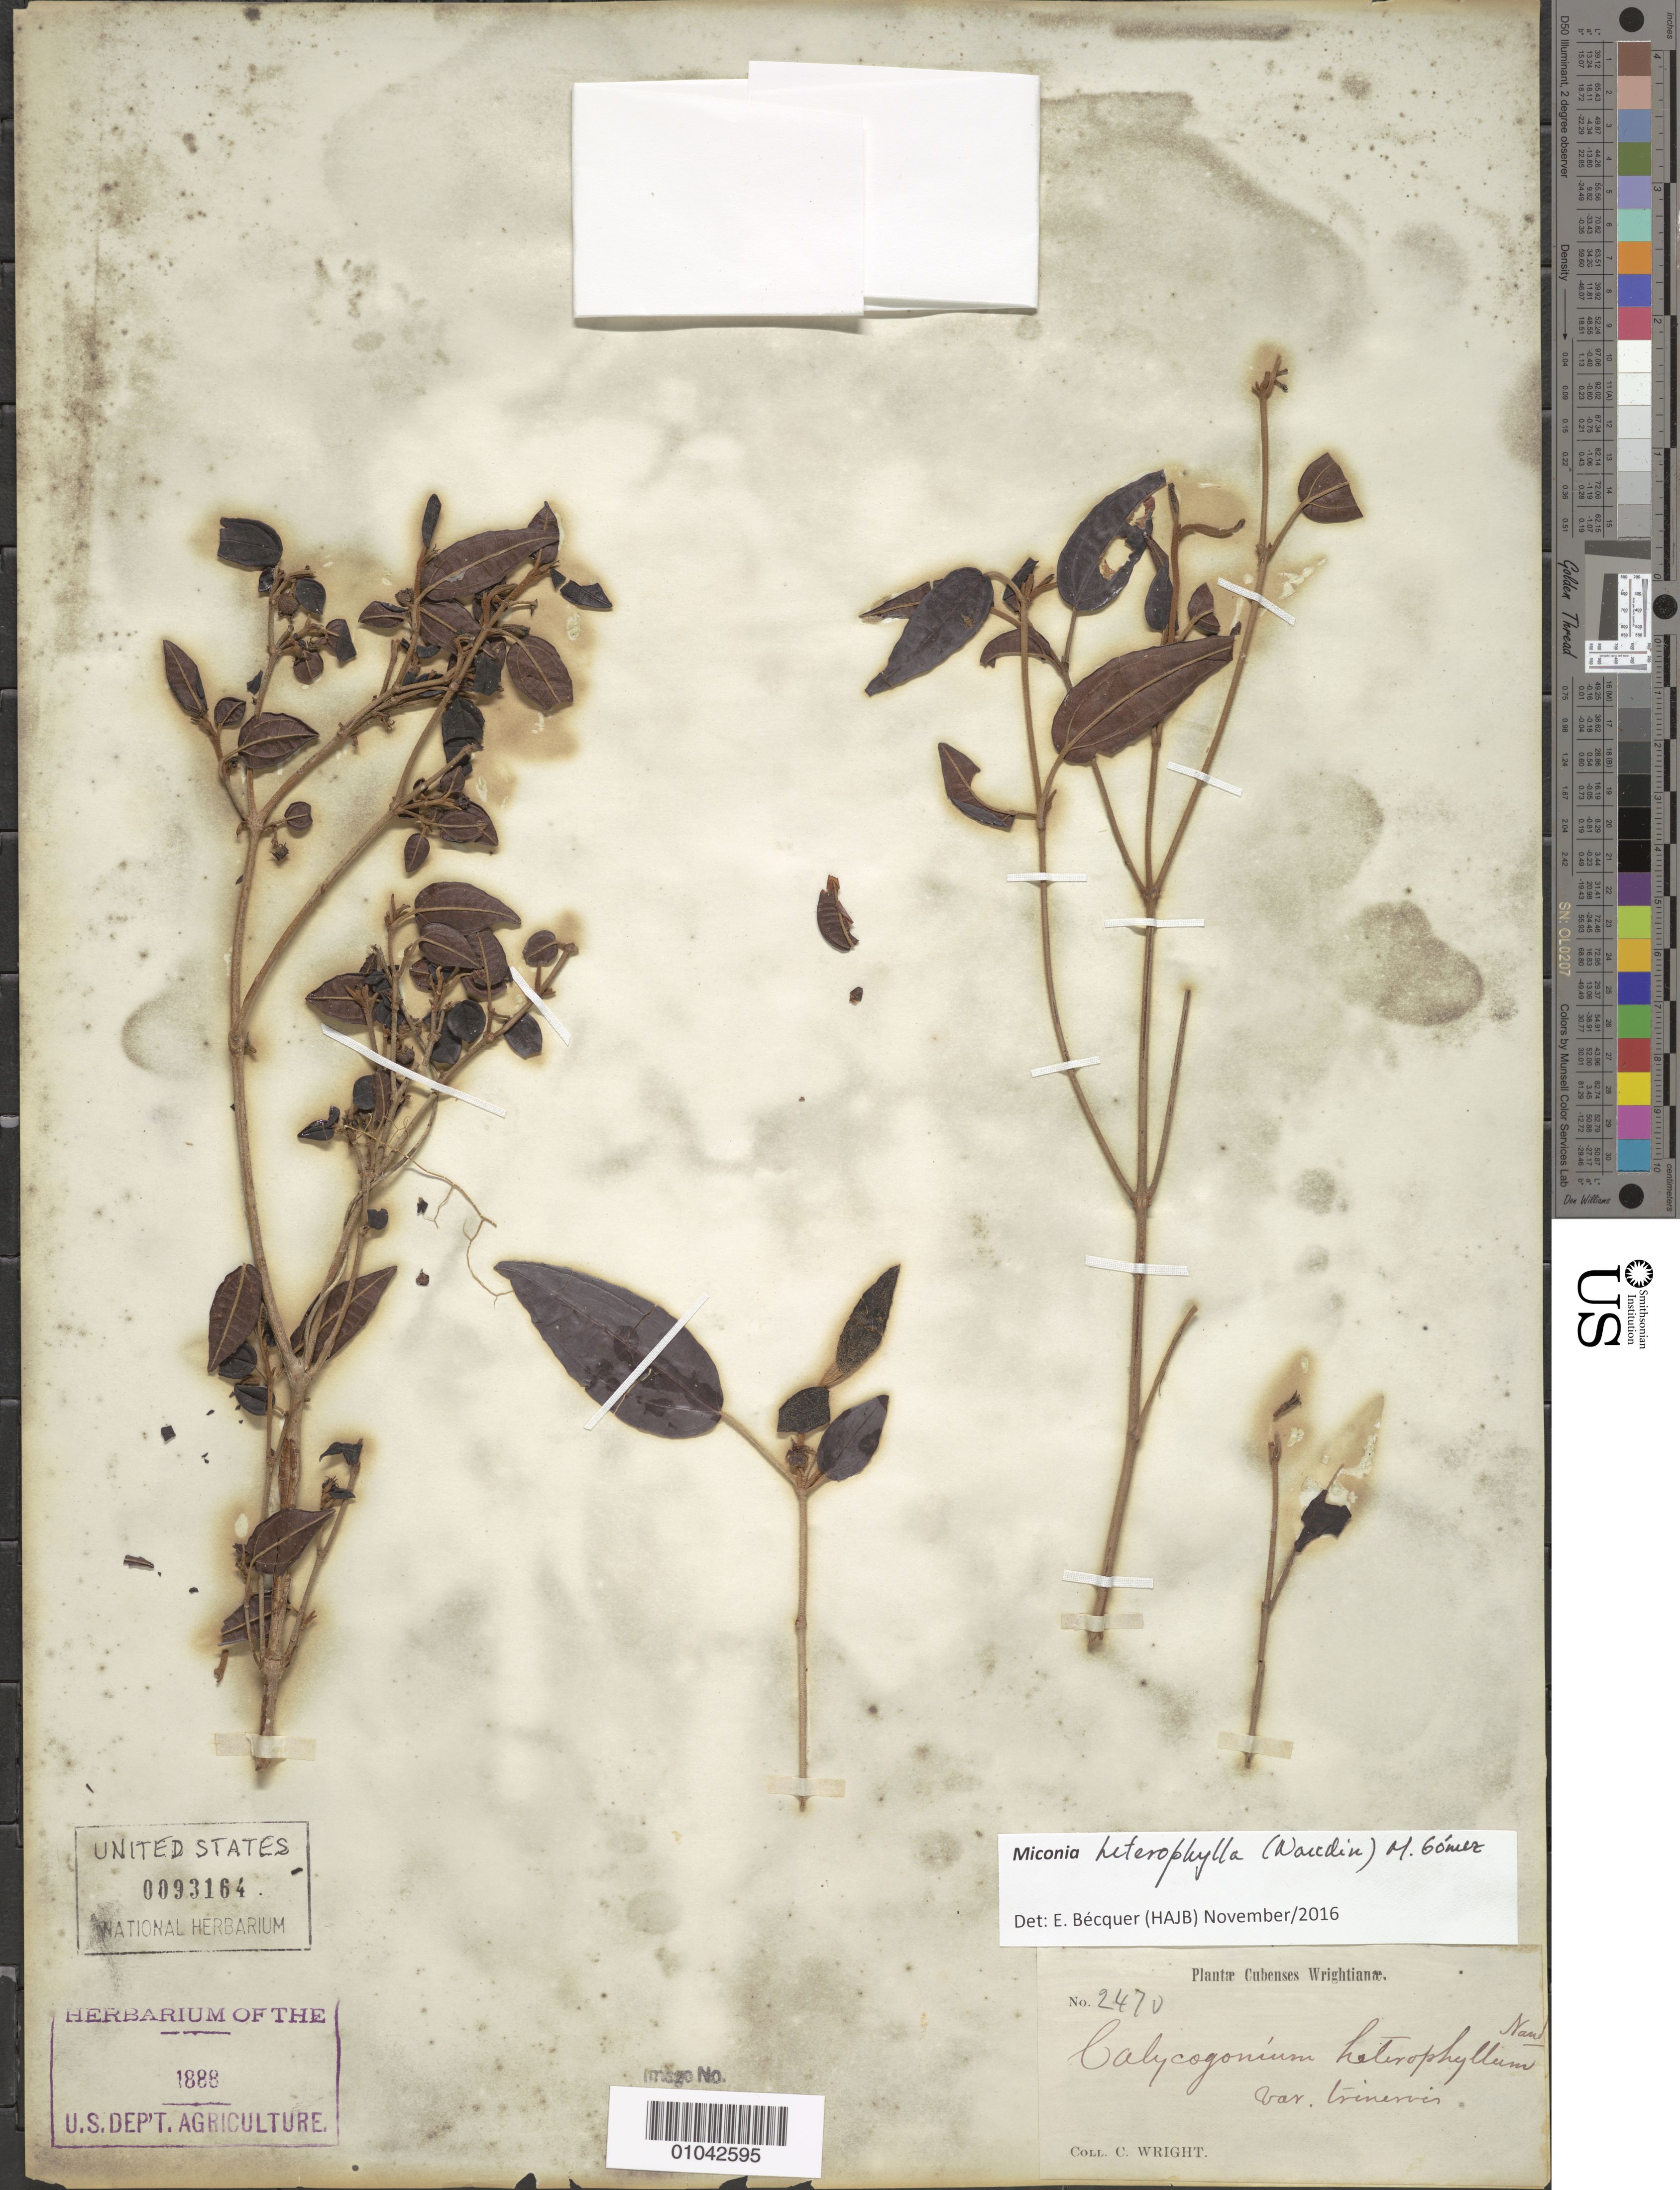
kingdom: Plantae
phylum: Tracheophyta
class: Magnoliopsida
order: Myrtales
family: Melastomataceae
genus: Miconia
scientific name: Miconia heterophylla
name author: M. Gómez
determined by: Bécquer Granados, E. R., (HAJB)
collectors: C. Wright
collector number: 2470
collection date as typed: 1860 to -- --- 1864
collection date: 1860/1864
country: Cuba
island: Cuba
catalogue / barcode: US 93164